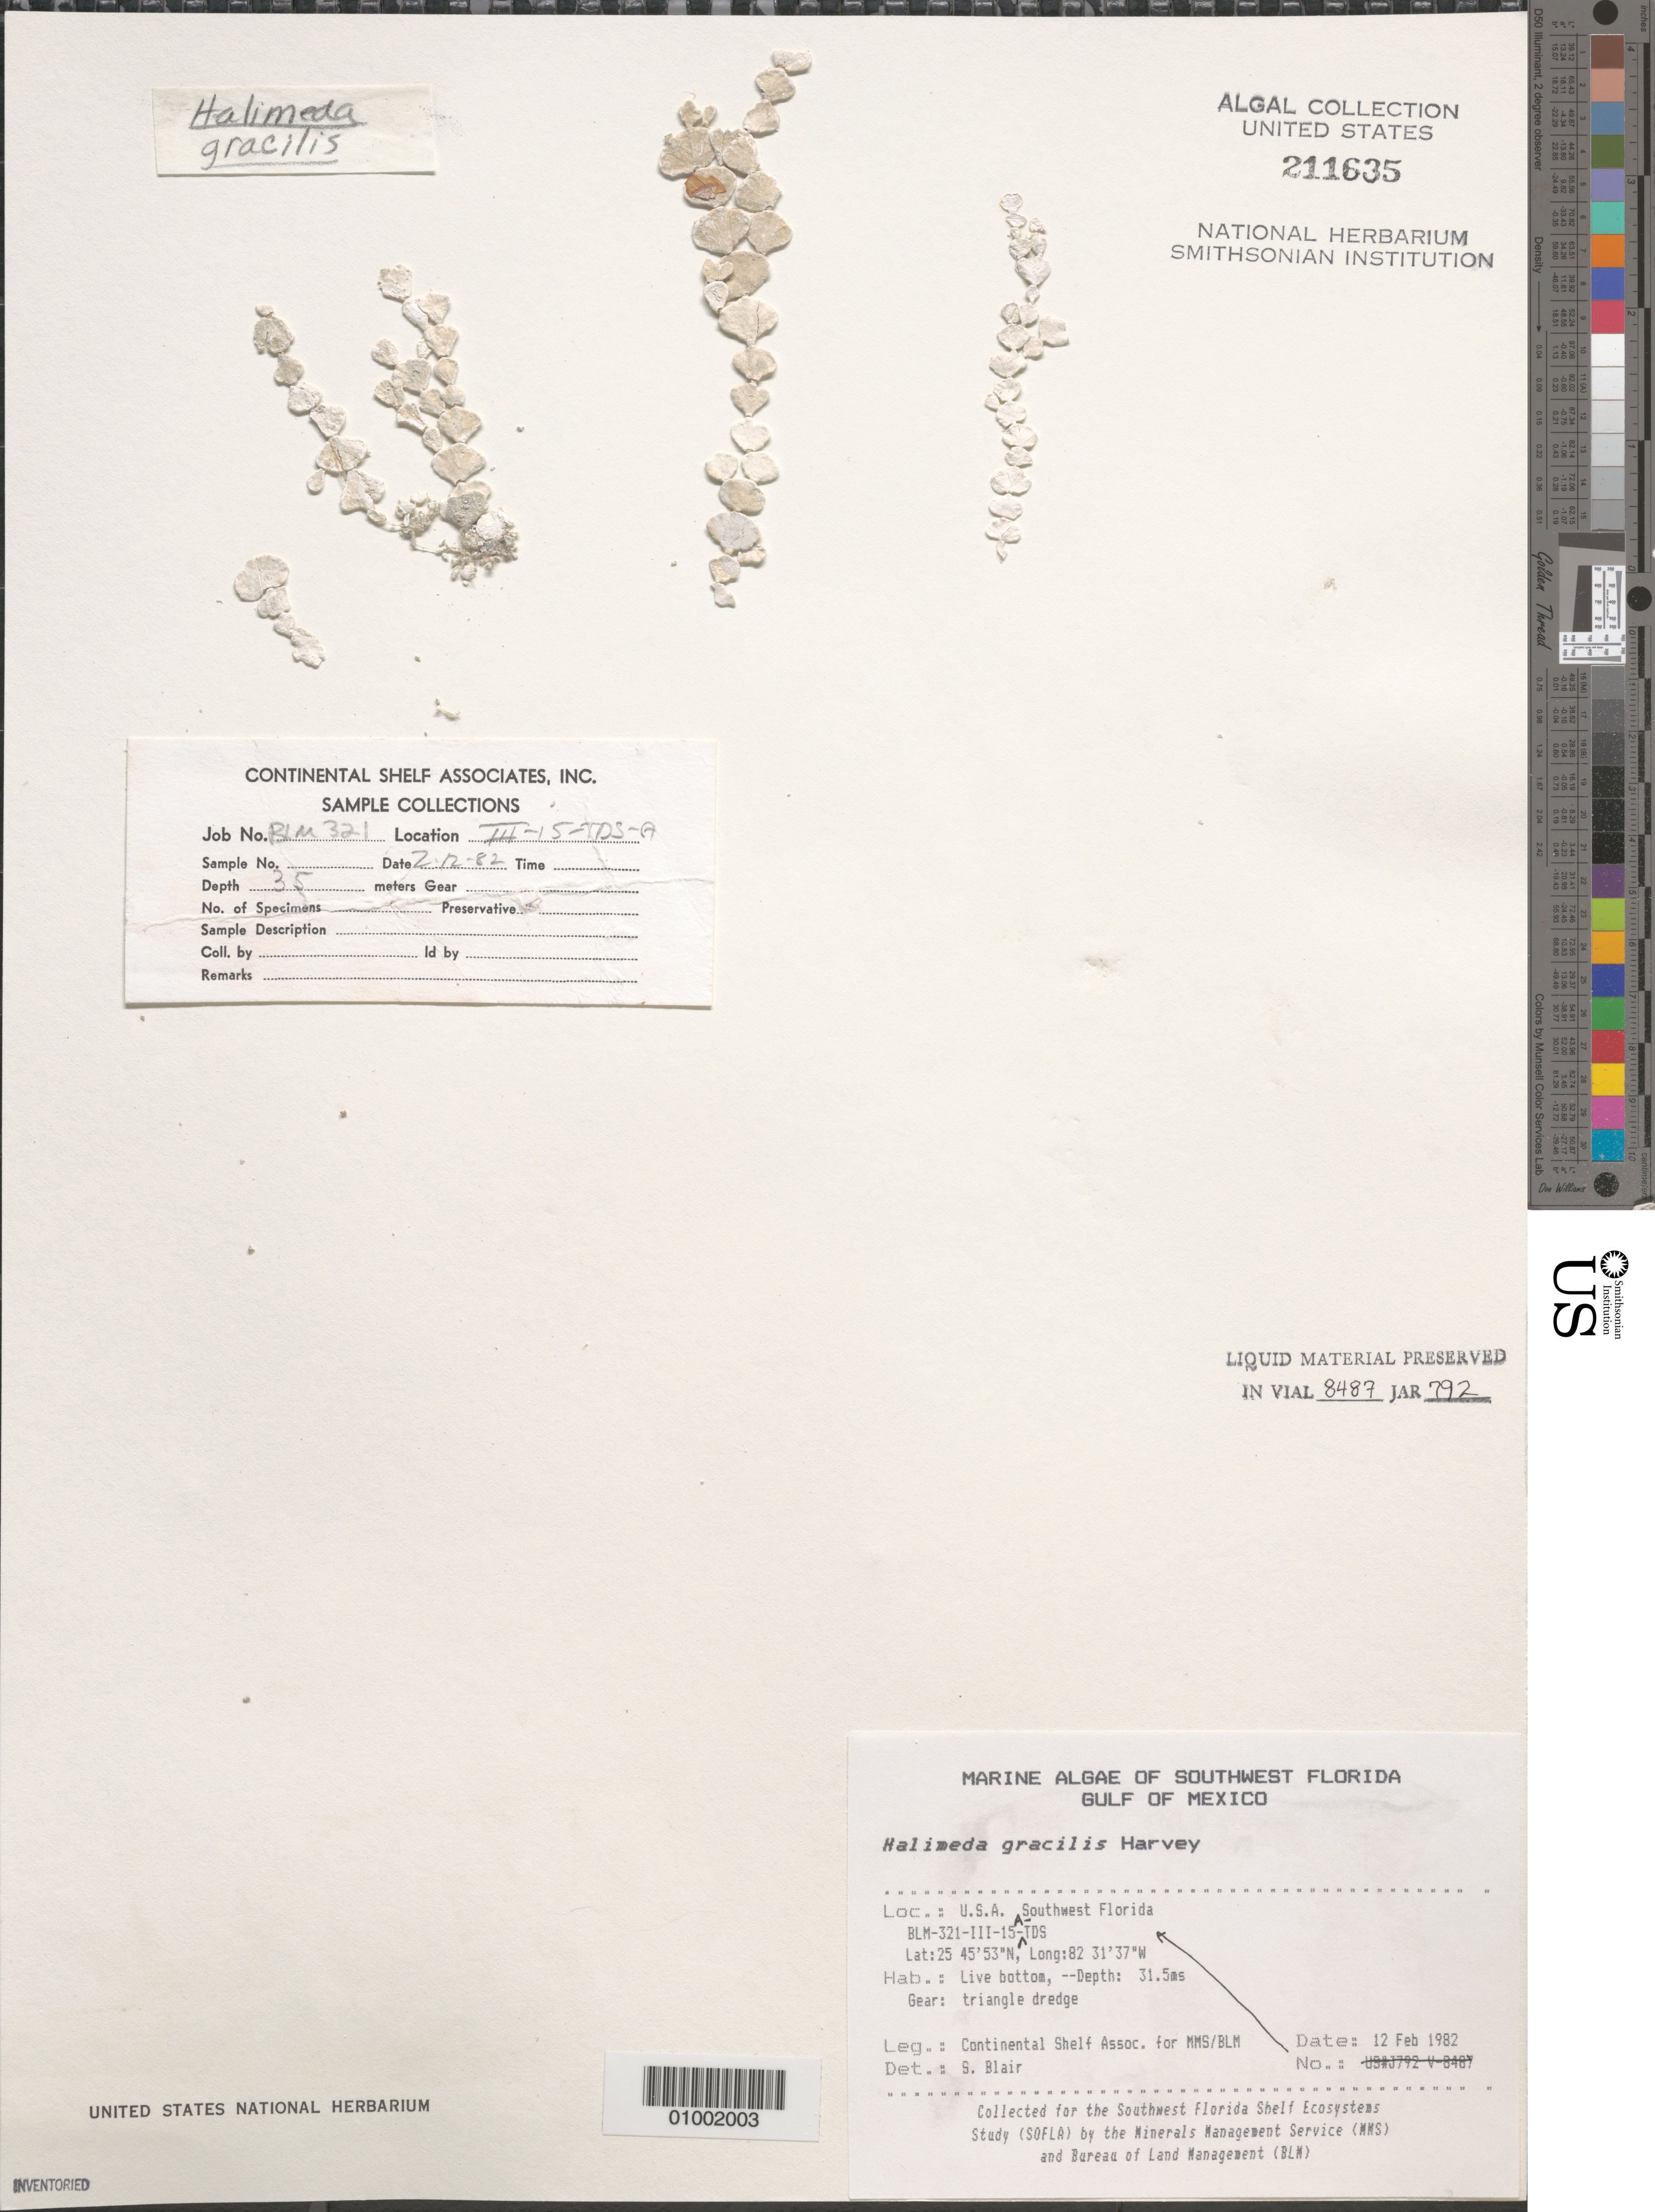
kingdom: Plantae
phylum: Chlorophyta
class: Ulvophyceae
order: Bryopsidales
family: Halimedaceae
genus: Halimeda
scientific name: Halimeda gracilis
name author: Harv. ex J. Agardh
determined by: Blair, S. M.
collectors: Continental Shelf Associates for the MMS/BLM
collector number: BLM-321-III-15-A-TDS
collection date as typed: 12 Feb 1982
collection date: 1982-02-12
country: United States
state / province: Florida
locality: Gulf of Mexico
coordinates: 25 45'53"N, 82 31'37"W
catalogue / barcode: US 211635